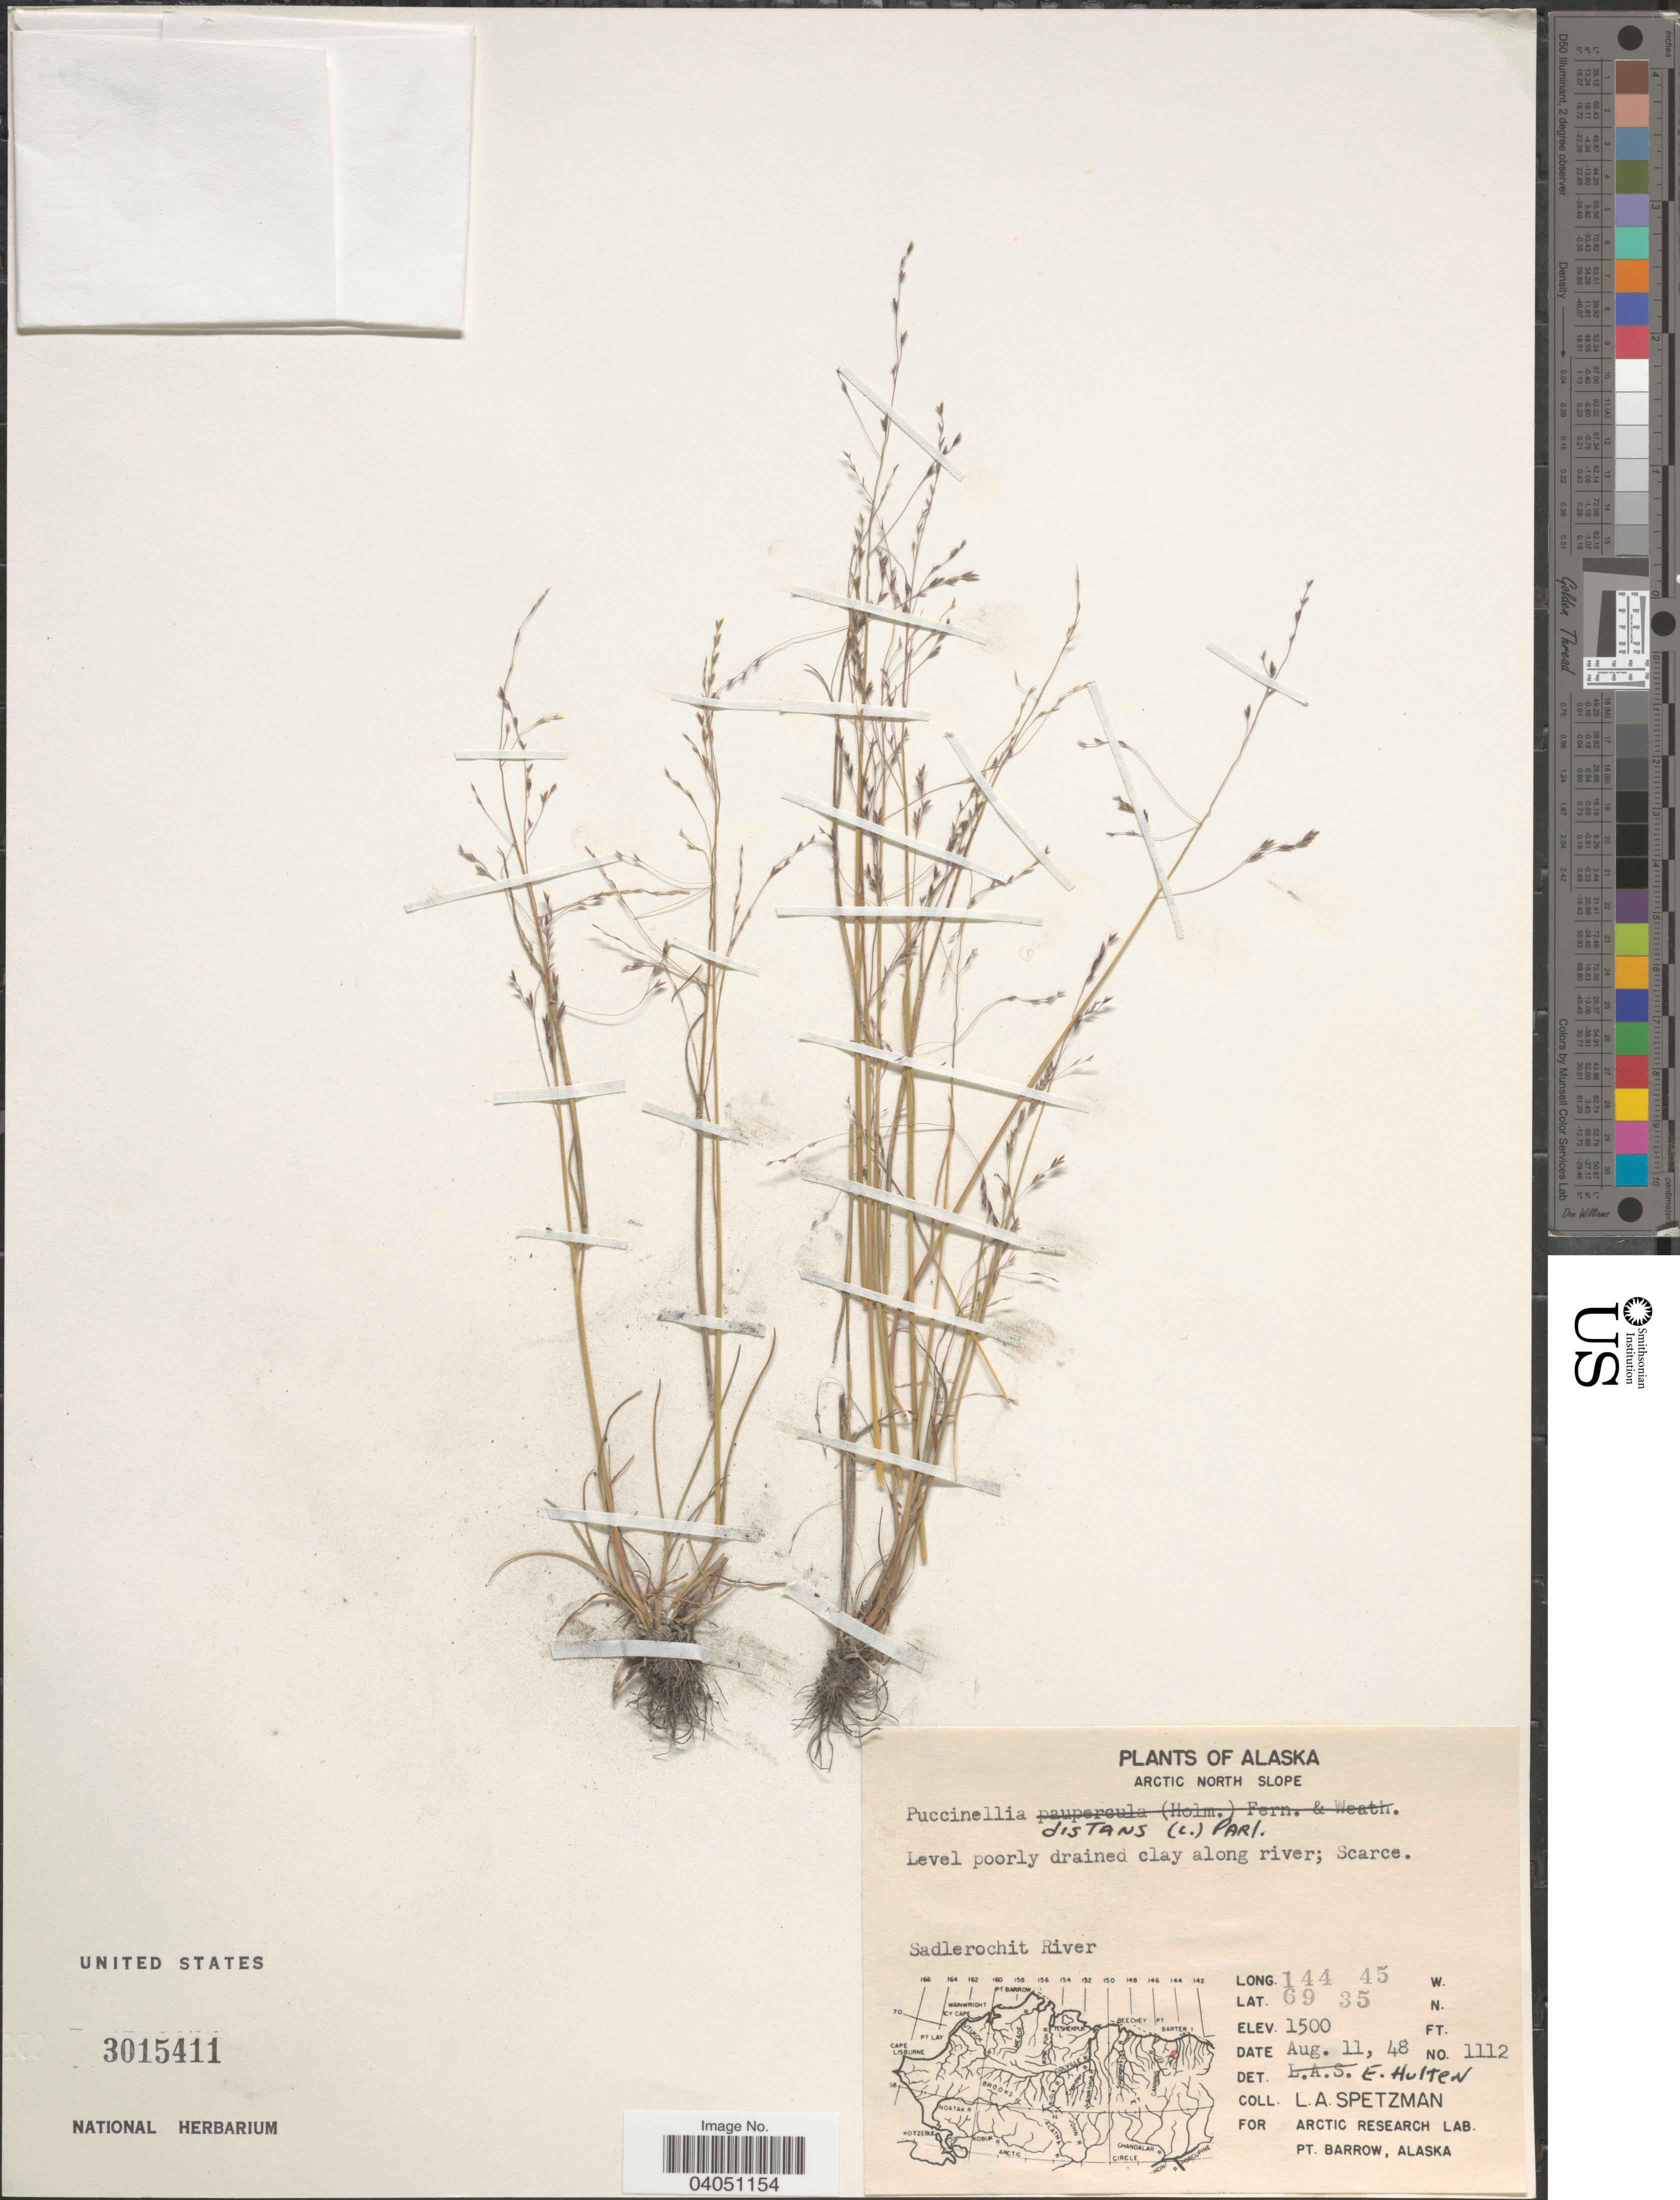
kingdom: Plantae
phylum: Tracheophyta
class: Liliopsida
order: Poales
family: Poaceae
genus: Puccinellia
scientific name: Puccinellia distans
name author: (Jacq.) Parl.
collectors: L. Spetzman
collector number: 1112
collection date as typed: Transcribed d/m/y: 11/8/48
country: United States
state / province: Alaska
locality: Arctic North Slope. Sadlerochit River.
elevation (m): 457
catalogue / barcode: US 3015411